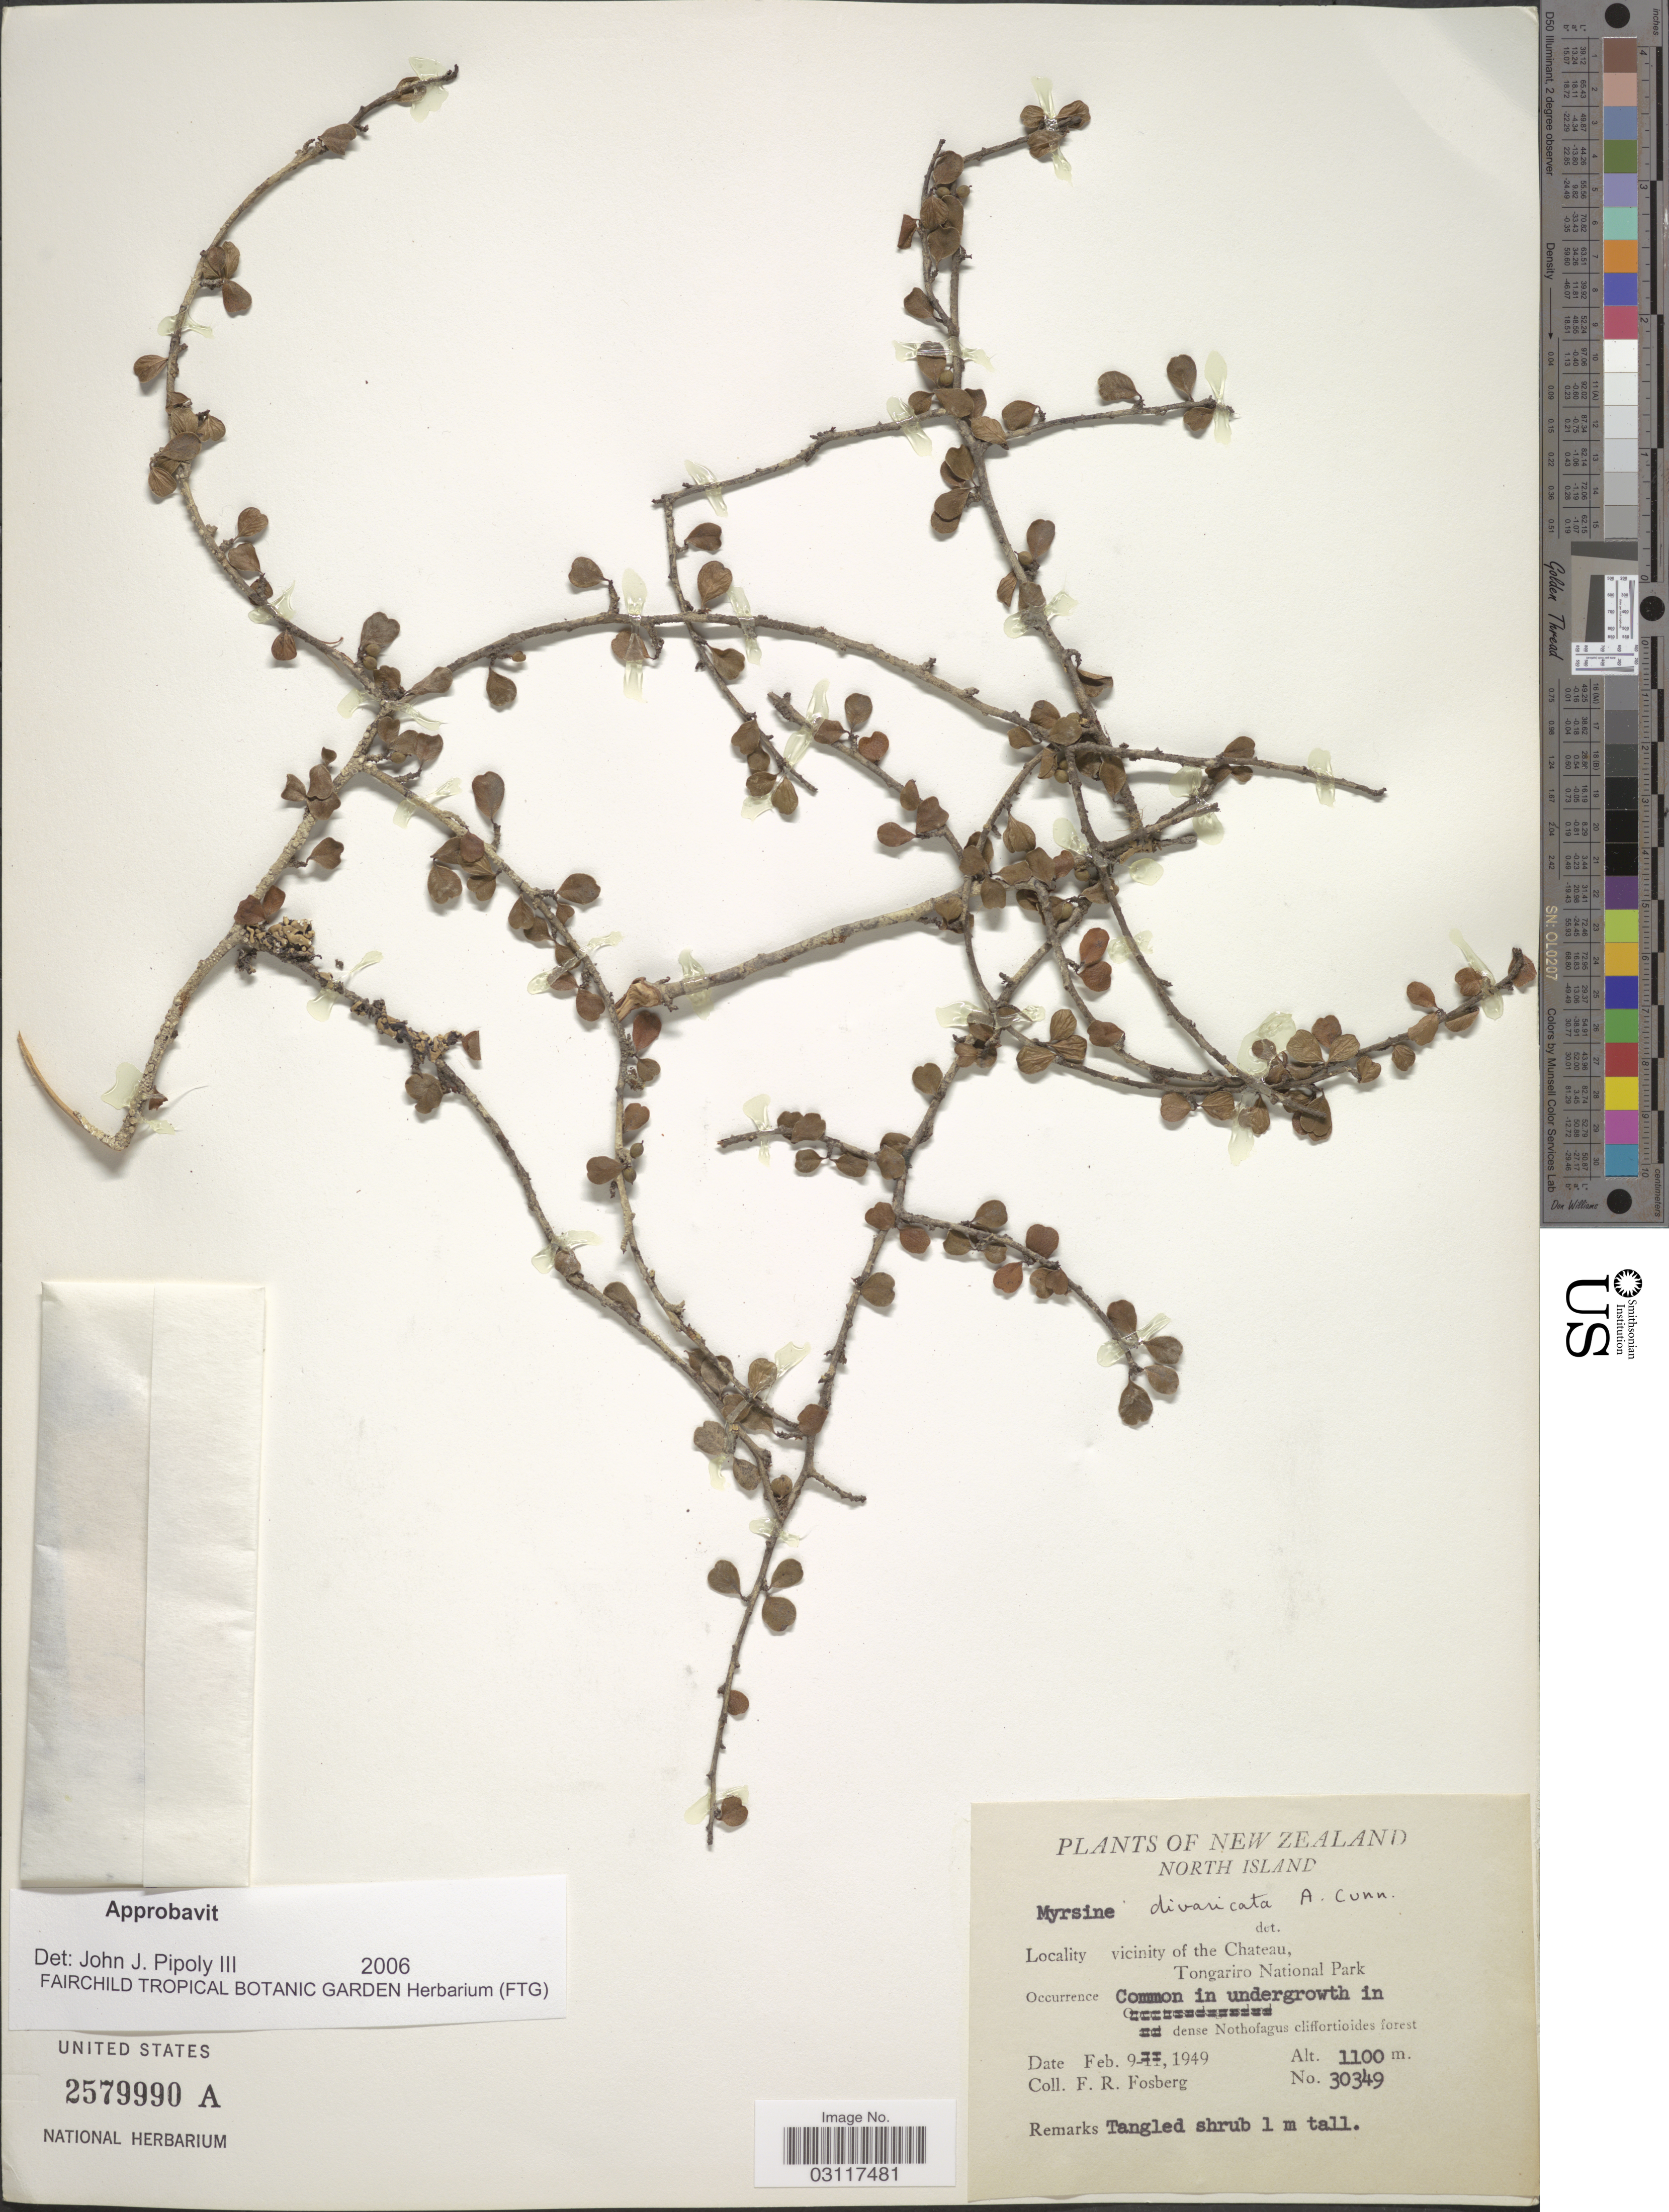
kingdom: Plantae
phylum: Tracheophyta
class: Magnoliopsida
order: Ericales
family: Primulaceae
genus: Myrsine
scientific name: Myrsine divaricata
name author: A. Cunn.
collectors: F. R. Fosberg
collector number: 30349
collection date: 1949-02-09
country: New Zealand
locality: North Island, vicinity of the Chateau, Tongariro National Park.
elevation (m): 1100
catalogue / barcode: US 2579990A